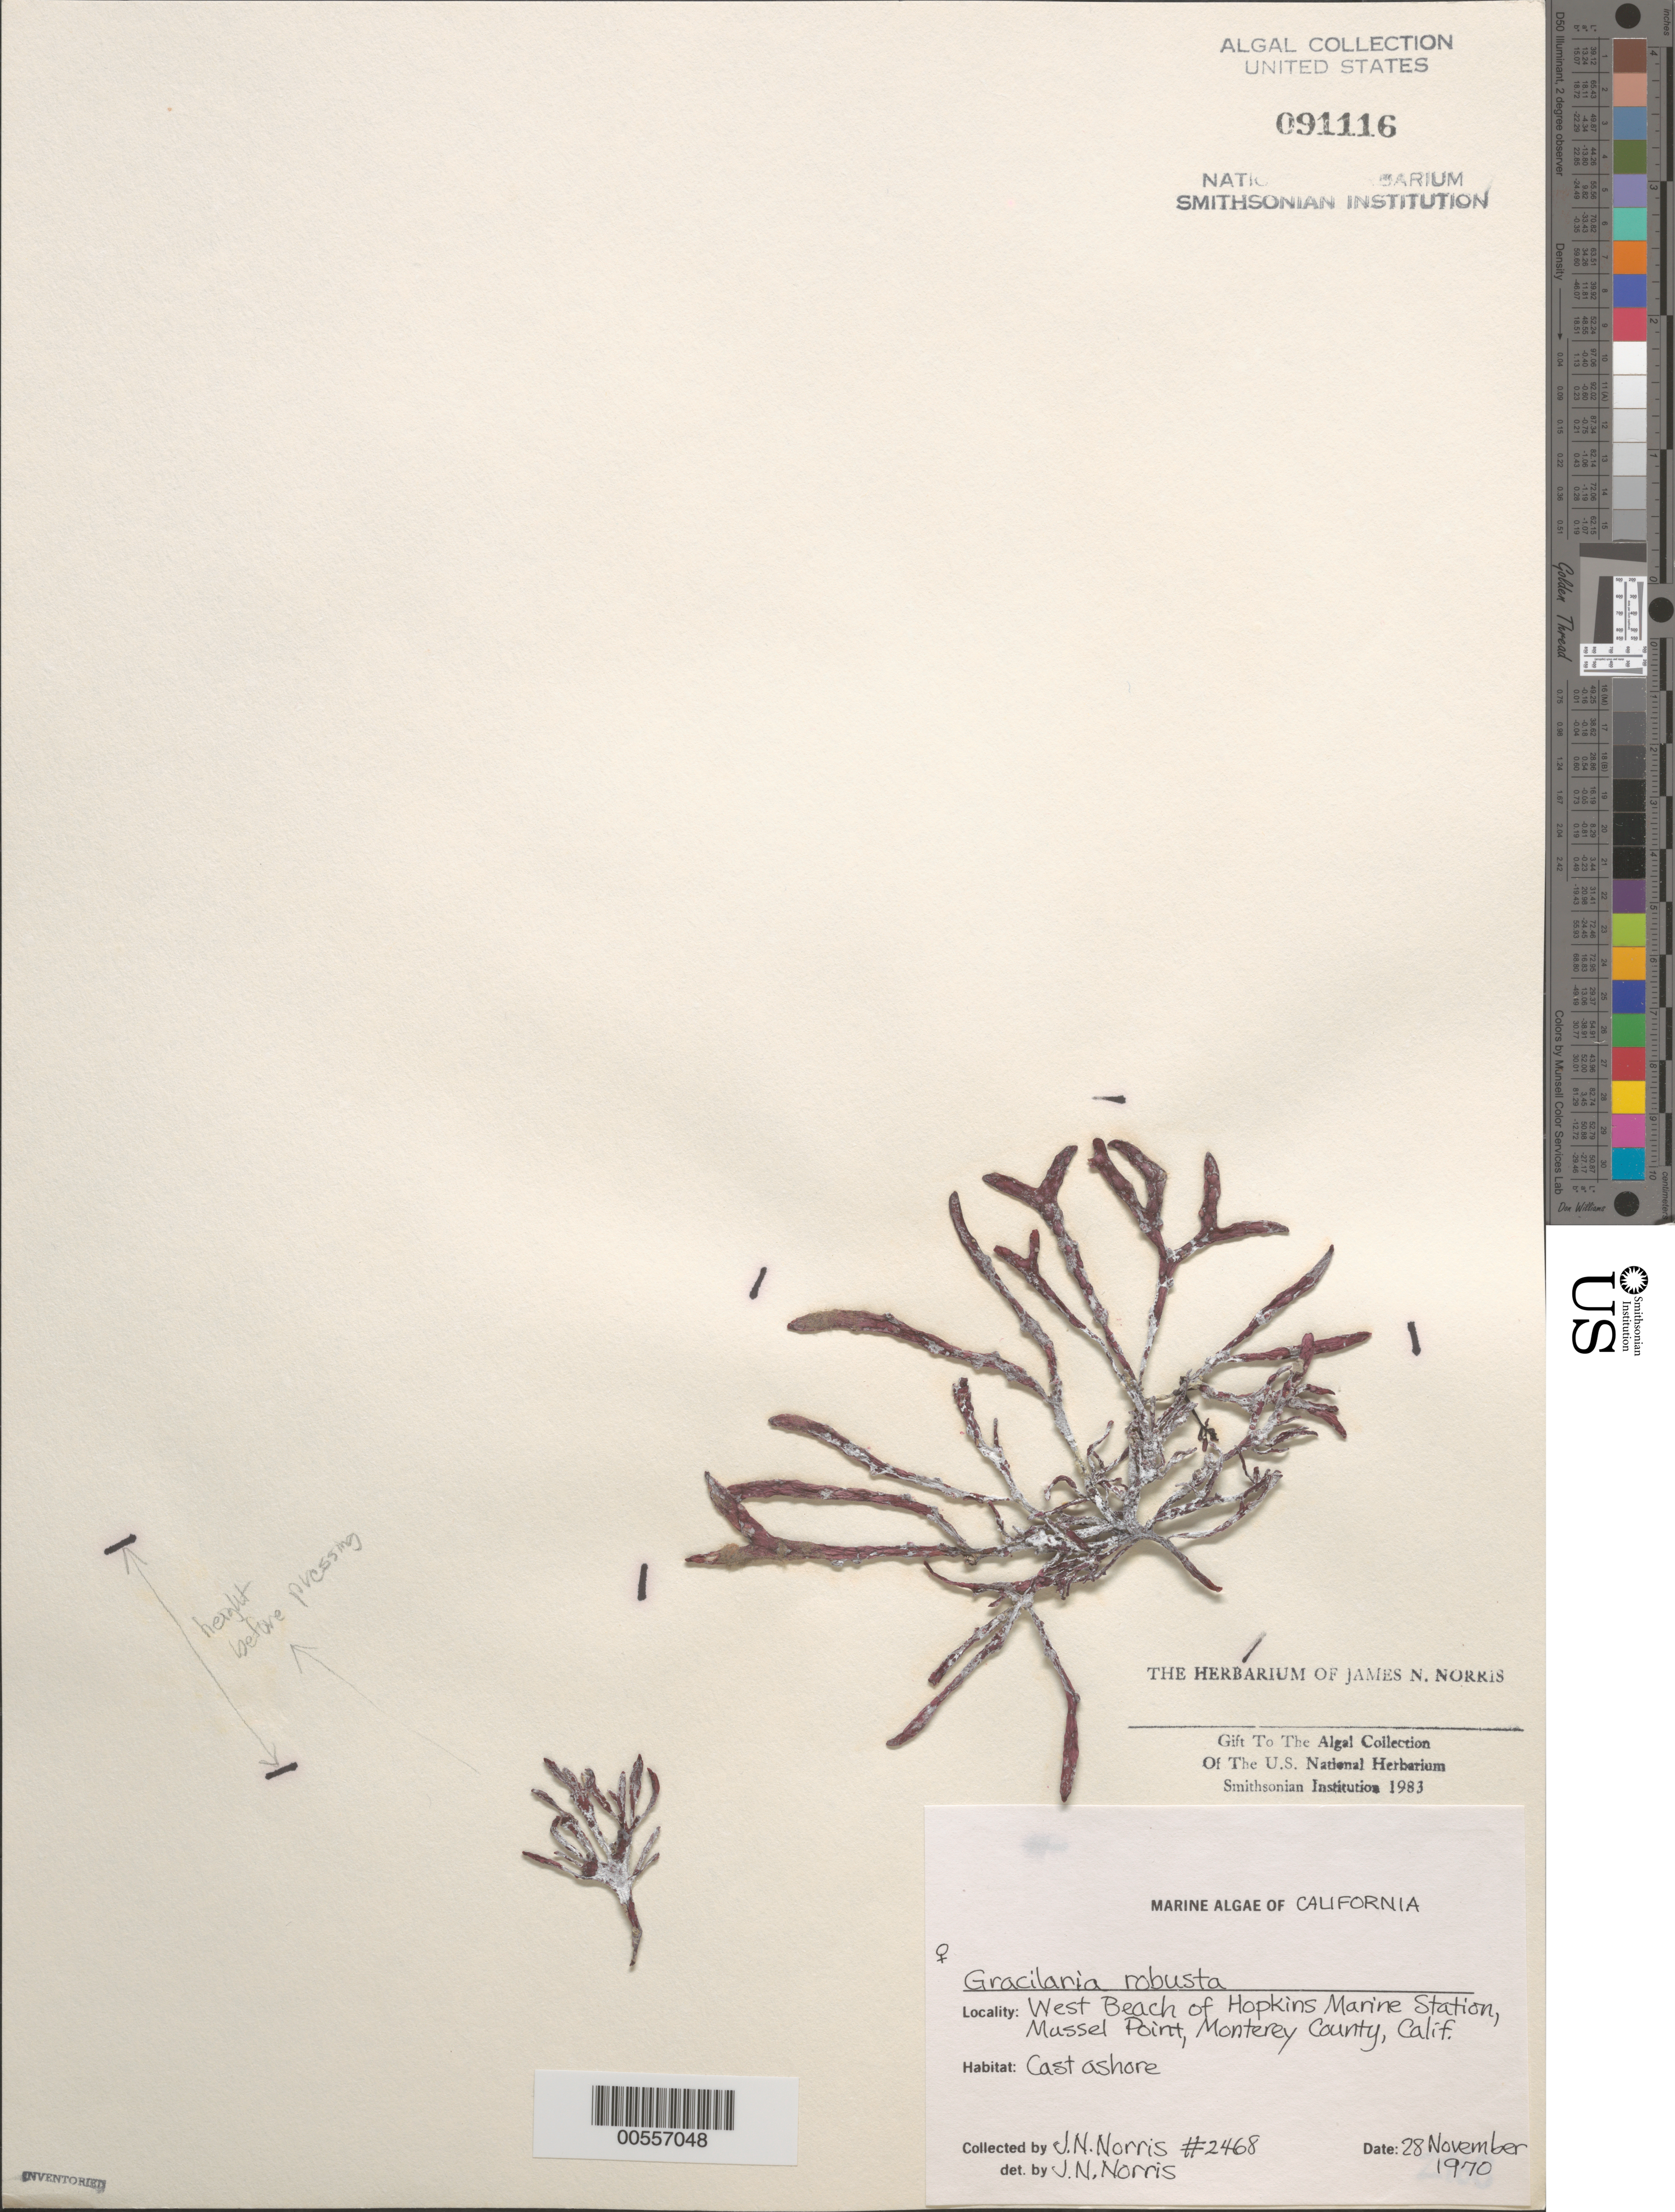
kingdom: Plantae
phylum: Rhodophyta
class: Florideophyceae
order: Gracilariales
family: Gracilariaceae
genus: Gracilaria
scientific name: Gracilaria robusta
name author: Setch. in Collins et al.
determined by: Norris, James N.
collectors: J. N. Norris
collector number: JN-2468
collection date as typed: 28 Nov 1970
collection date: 1970-11-28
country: United States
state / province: California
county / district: Monterey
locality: West beach, Hopkins Marine Station, Mussel Point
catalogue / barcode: US 91116